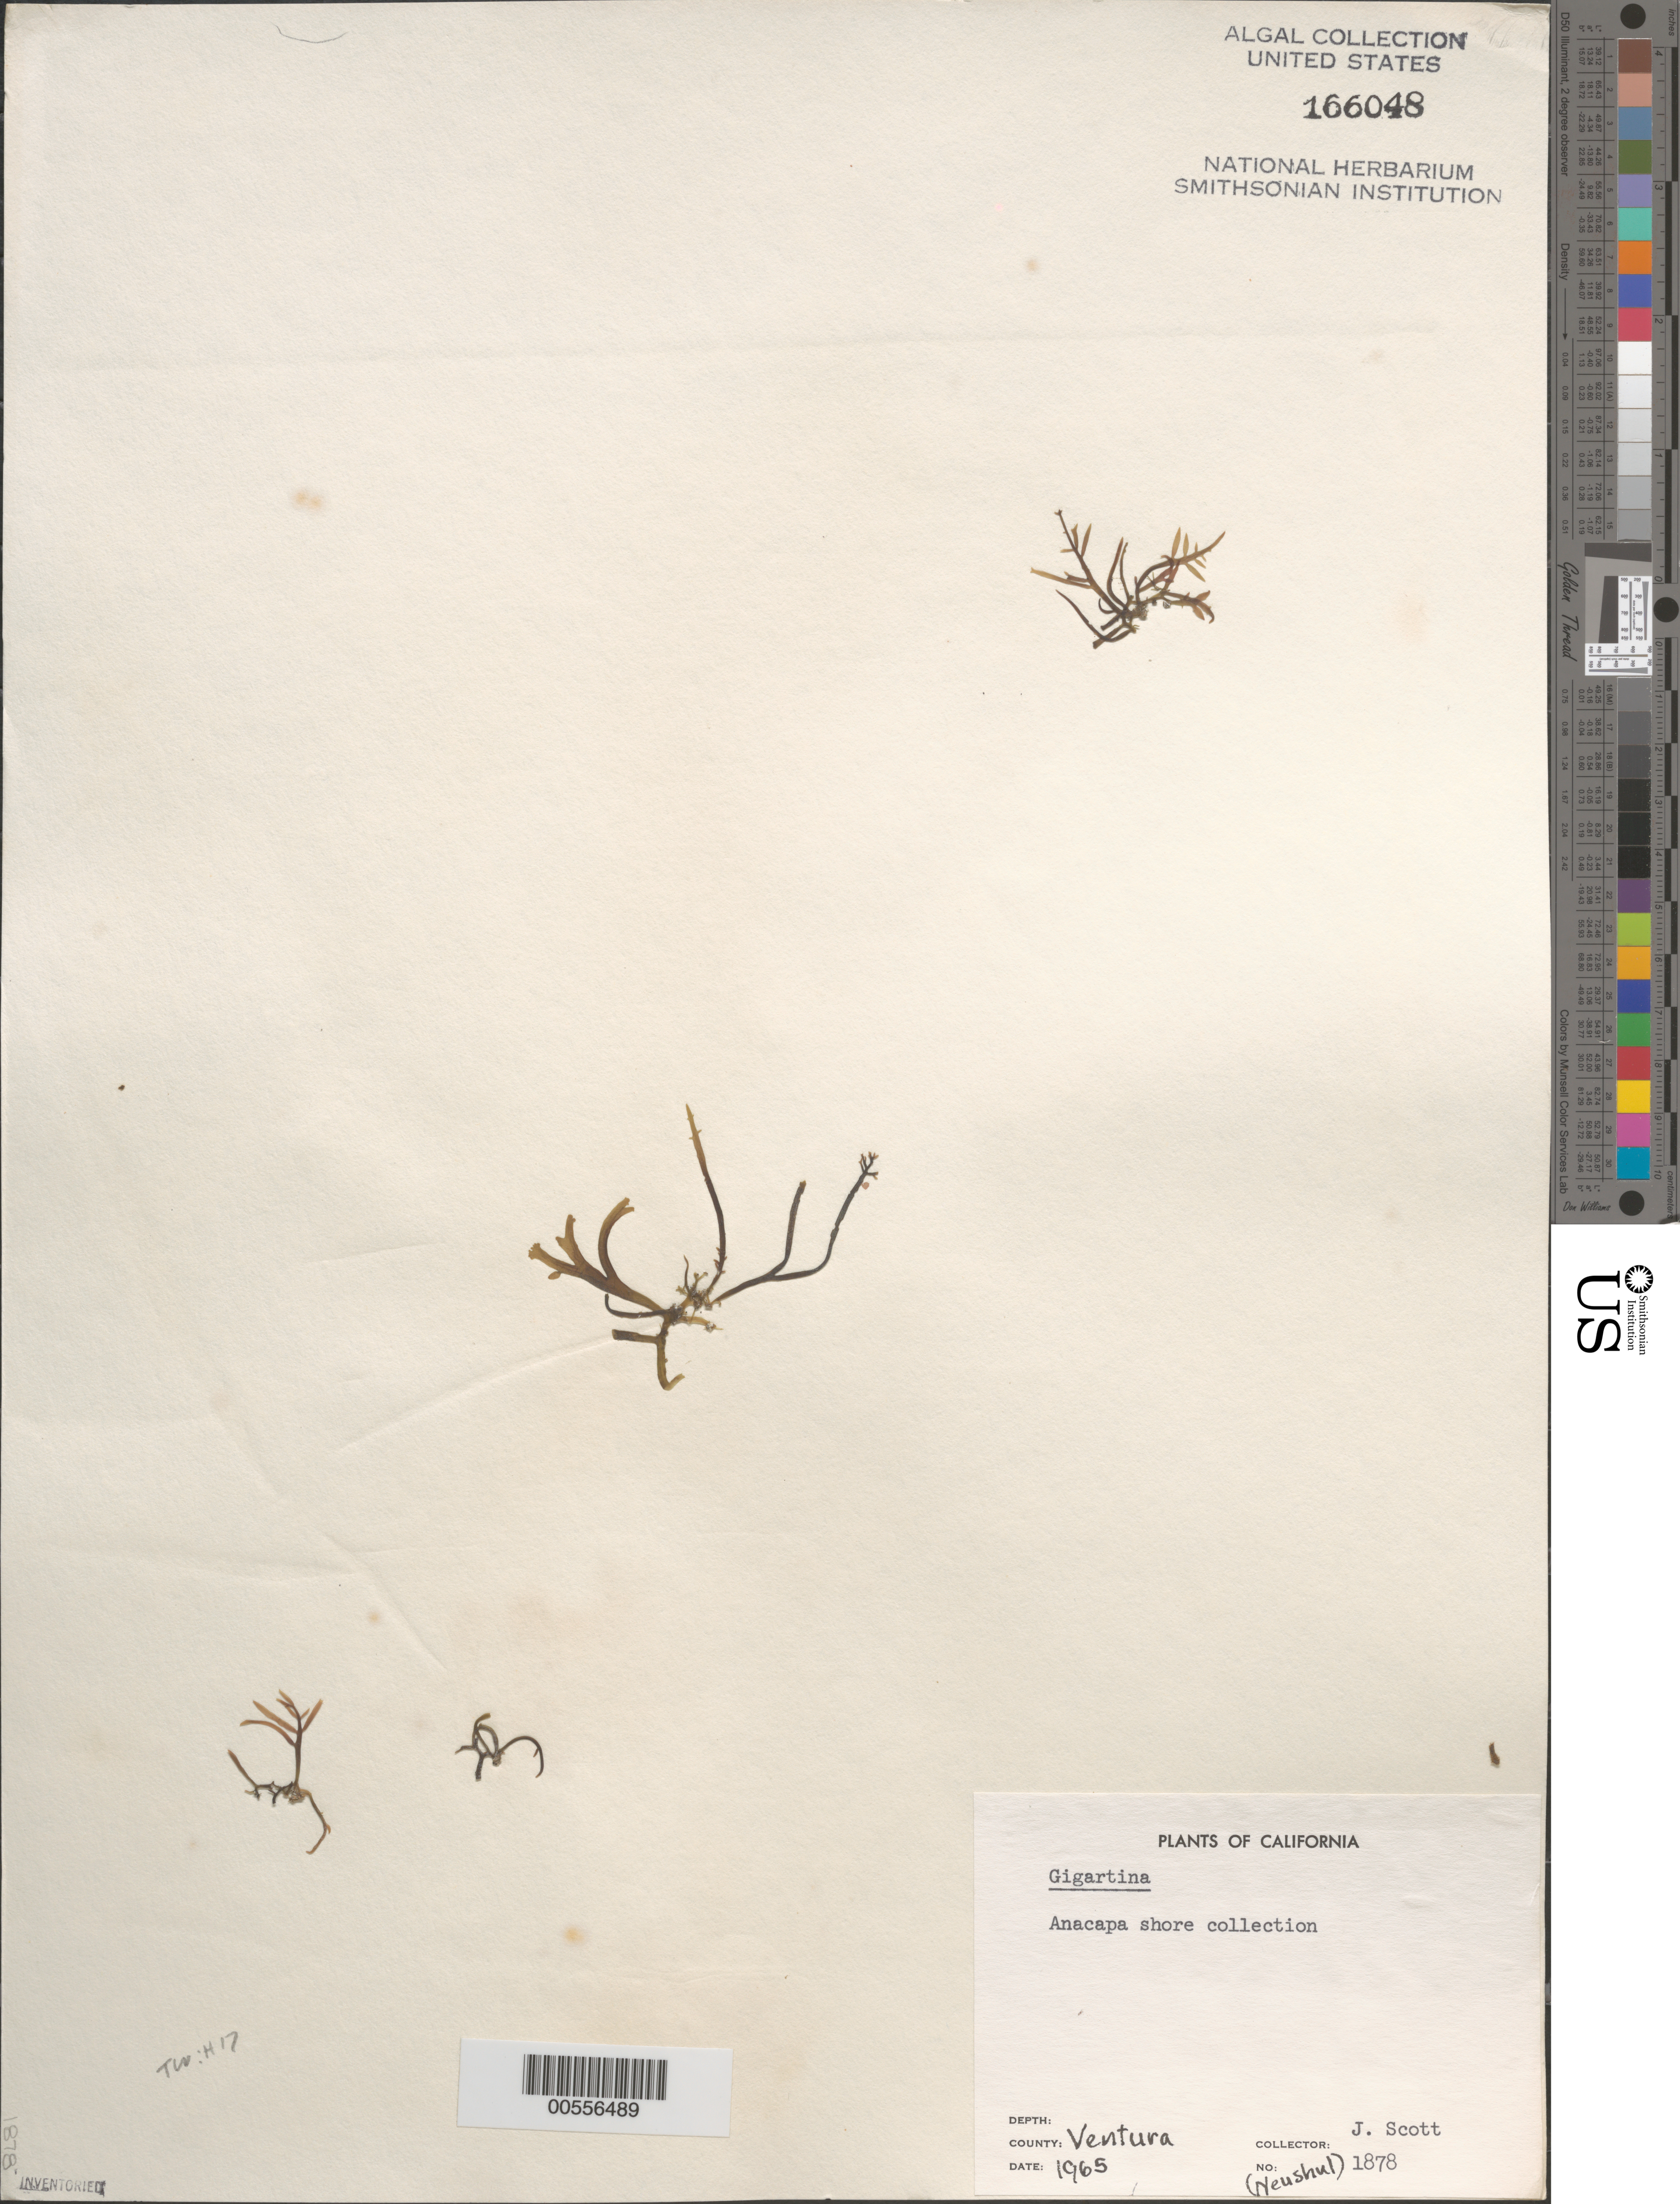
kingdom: Plantae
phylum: Rhodophyta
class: Florideophyceae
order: Gigartinales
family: Gigartinaceae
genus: Gigartina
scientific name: Gigartina sp.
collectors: J. Scott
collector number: Neushul 1878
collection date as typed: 1965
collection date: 1965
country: United States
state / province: California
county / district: Ventura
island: Anacapa Island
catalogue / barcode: US 166048